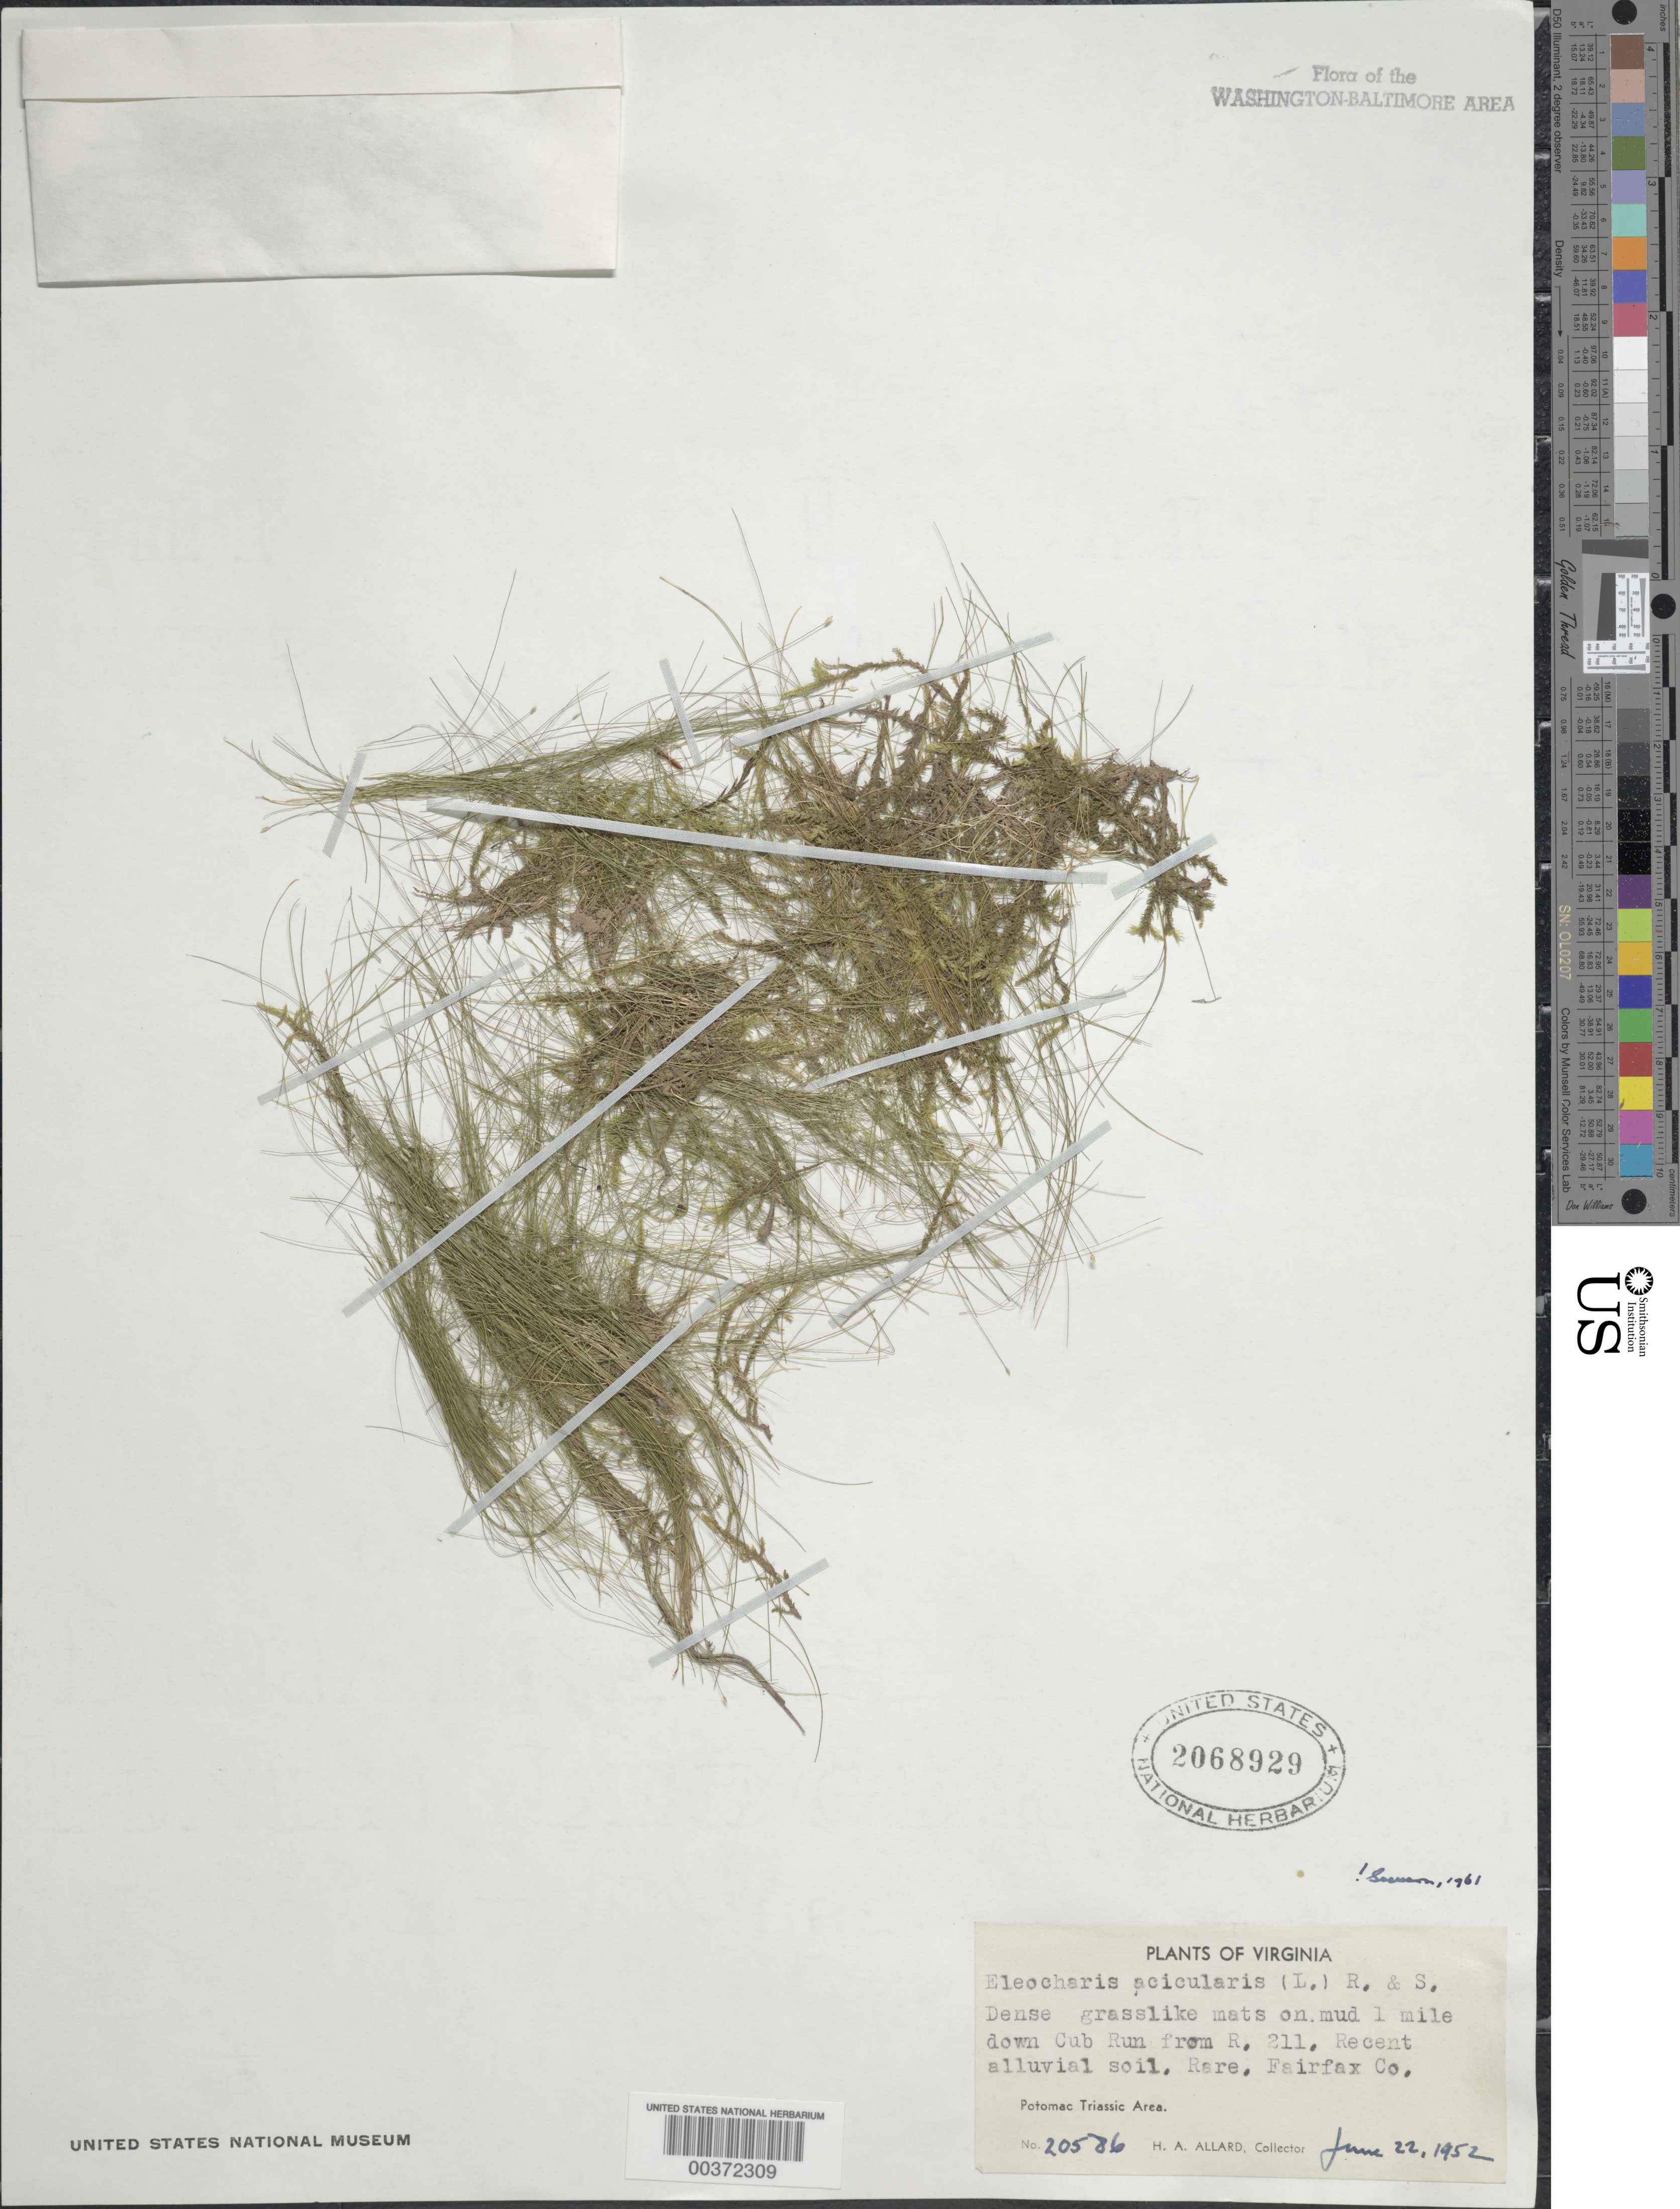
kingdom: Plantae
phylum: Tracheophyta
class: Liliopsida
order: Poales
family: Cyperaceae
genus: Eleocharis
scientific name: Eleocharis acicularis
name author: (L.) Roem. & Schult.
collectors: H. A. Allard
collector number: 20586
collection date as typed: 22 Jun 1952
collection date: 1952-06-22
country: United States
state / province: Virginia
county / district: Fairfax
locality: downstream from Route 211 on Cub Run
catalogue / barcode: US 2068929